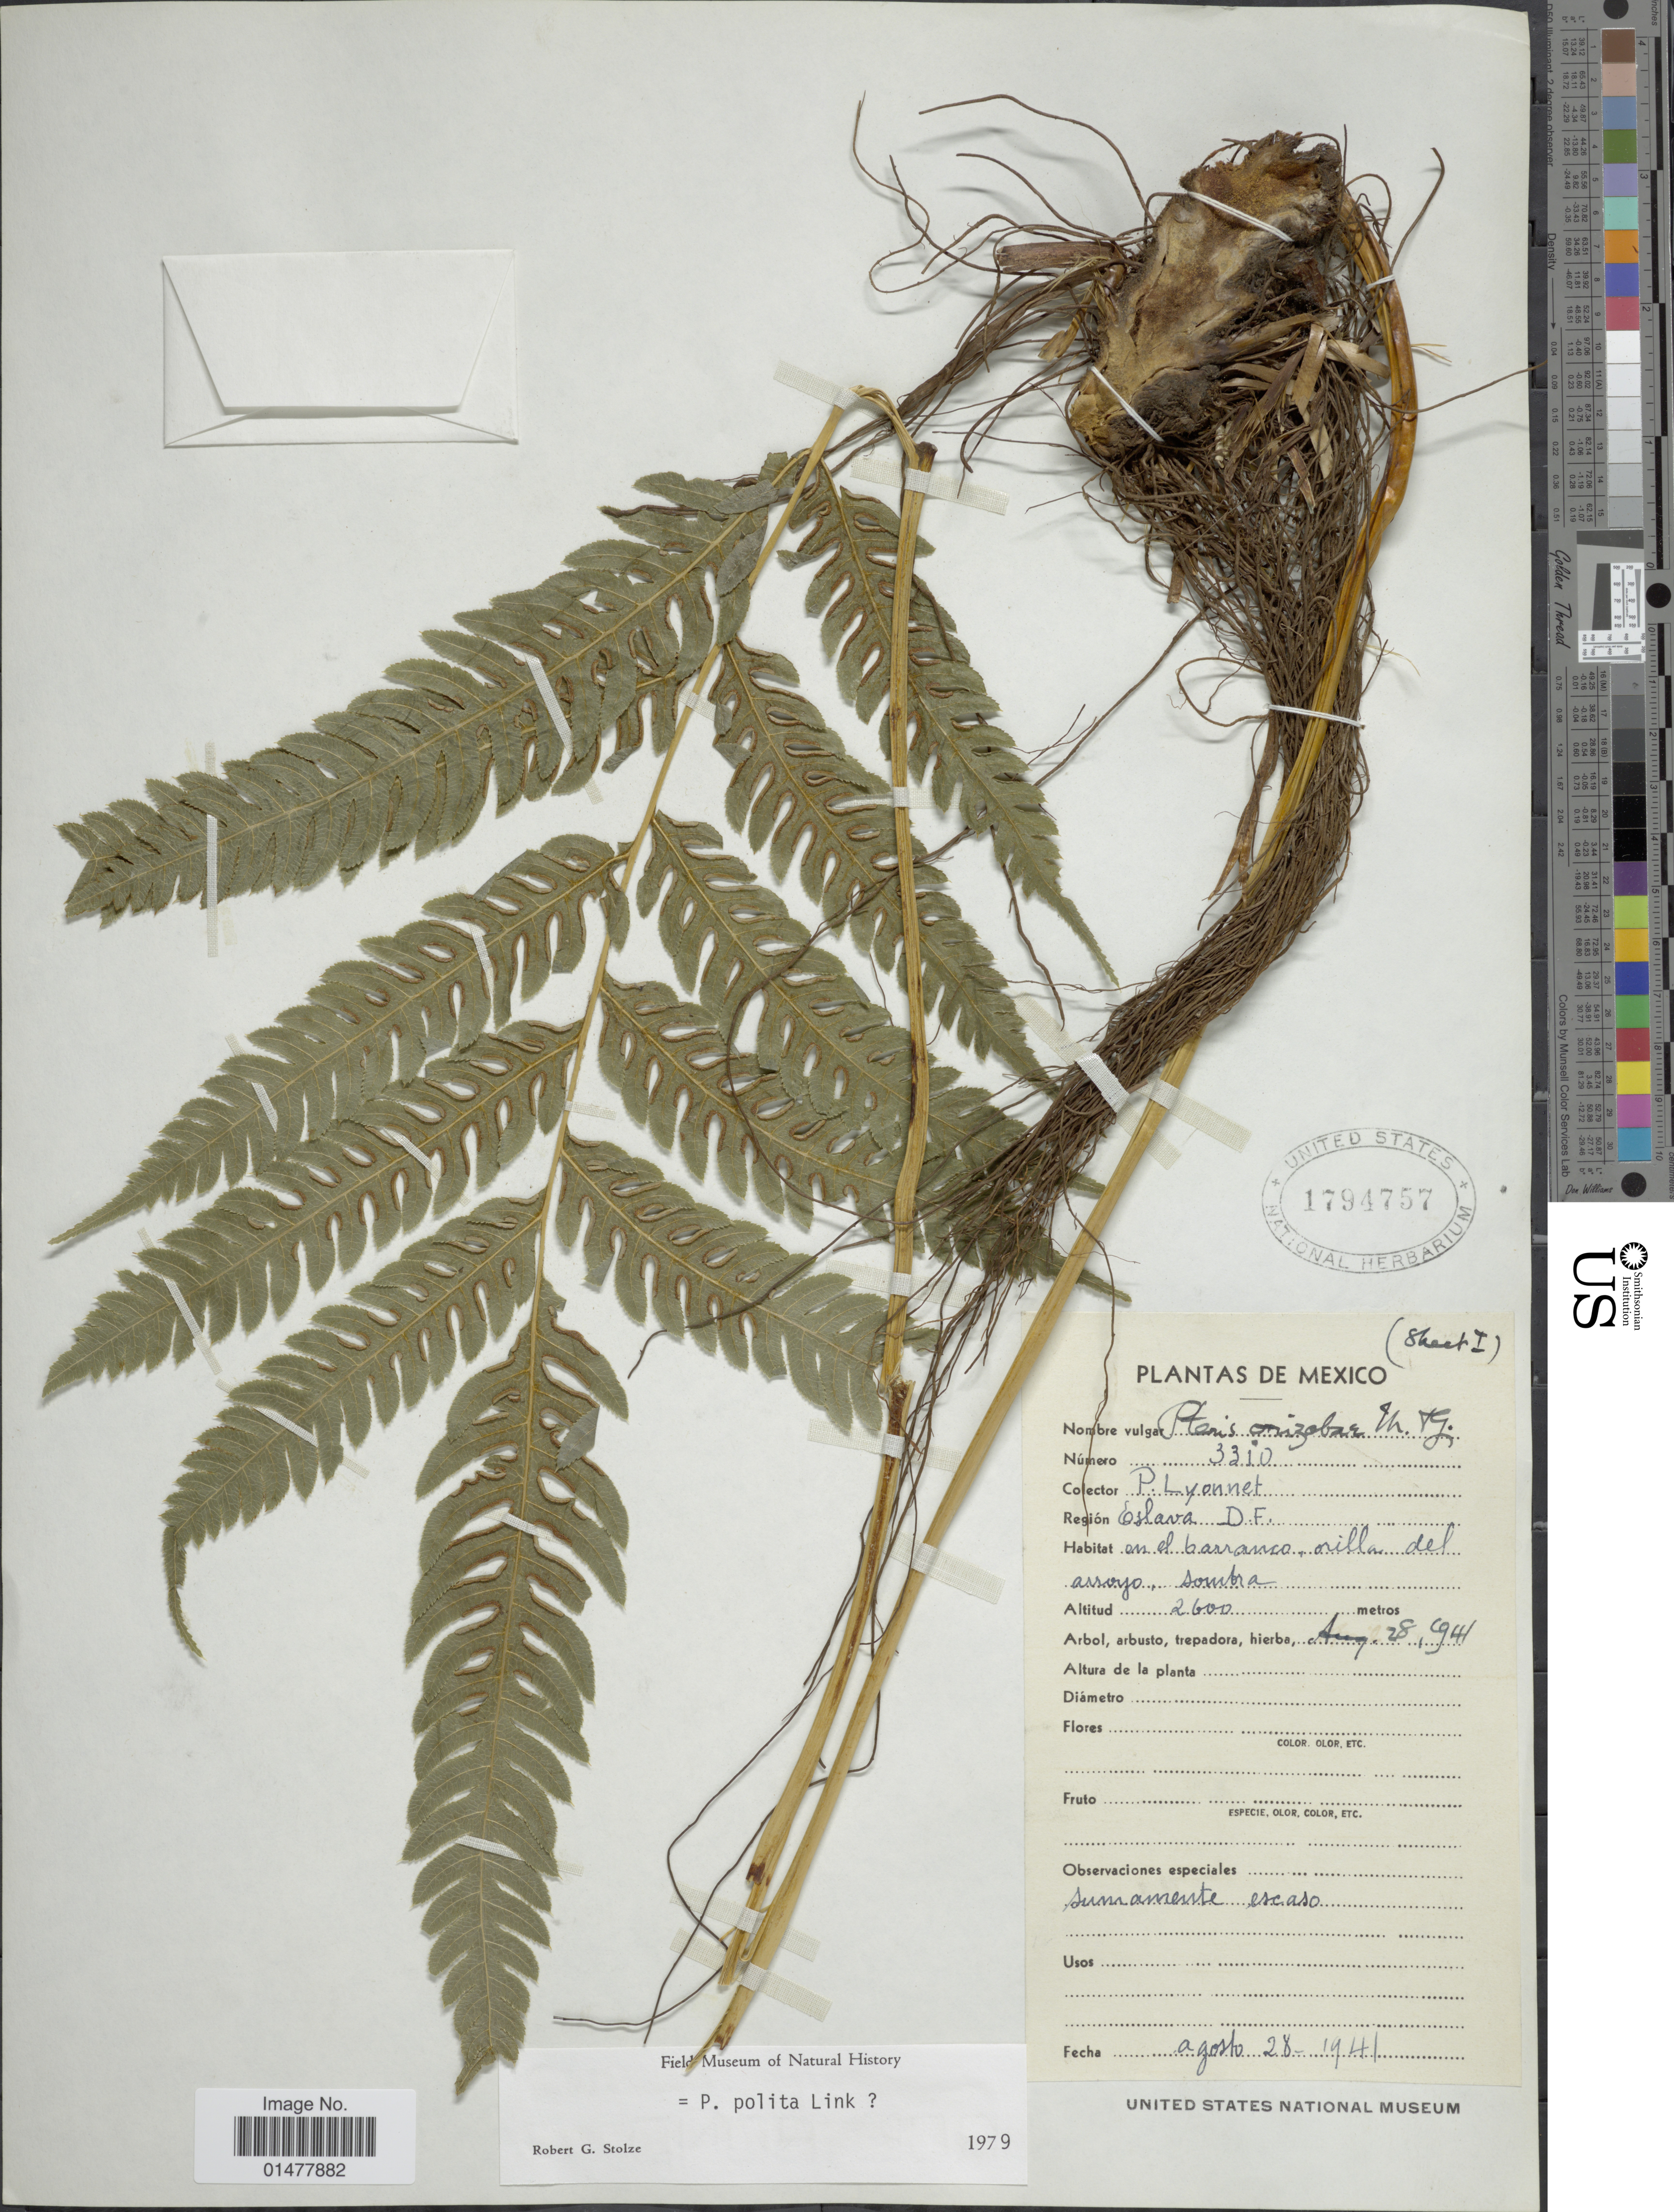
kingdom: Plantae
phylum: Tracheophyta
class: Polypodiopsida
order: Polypodiales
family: Pteridaceae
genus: Pteris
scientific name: Pteris orizabae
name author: M. Martens & Galeotti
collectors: P. Lyonnet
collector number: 3310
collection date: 1941-08-28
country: Mexico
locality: Region Eslava D.F., en el barranco orilla del sombra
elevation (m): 2600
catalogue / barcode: US 1794757